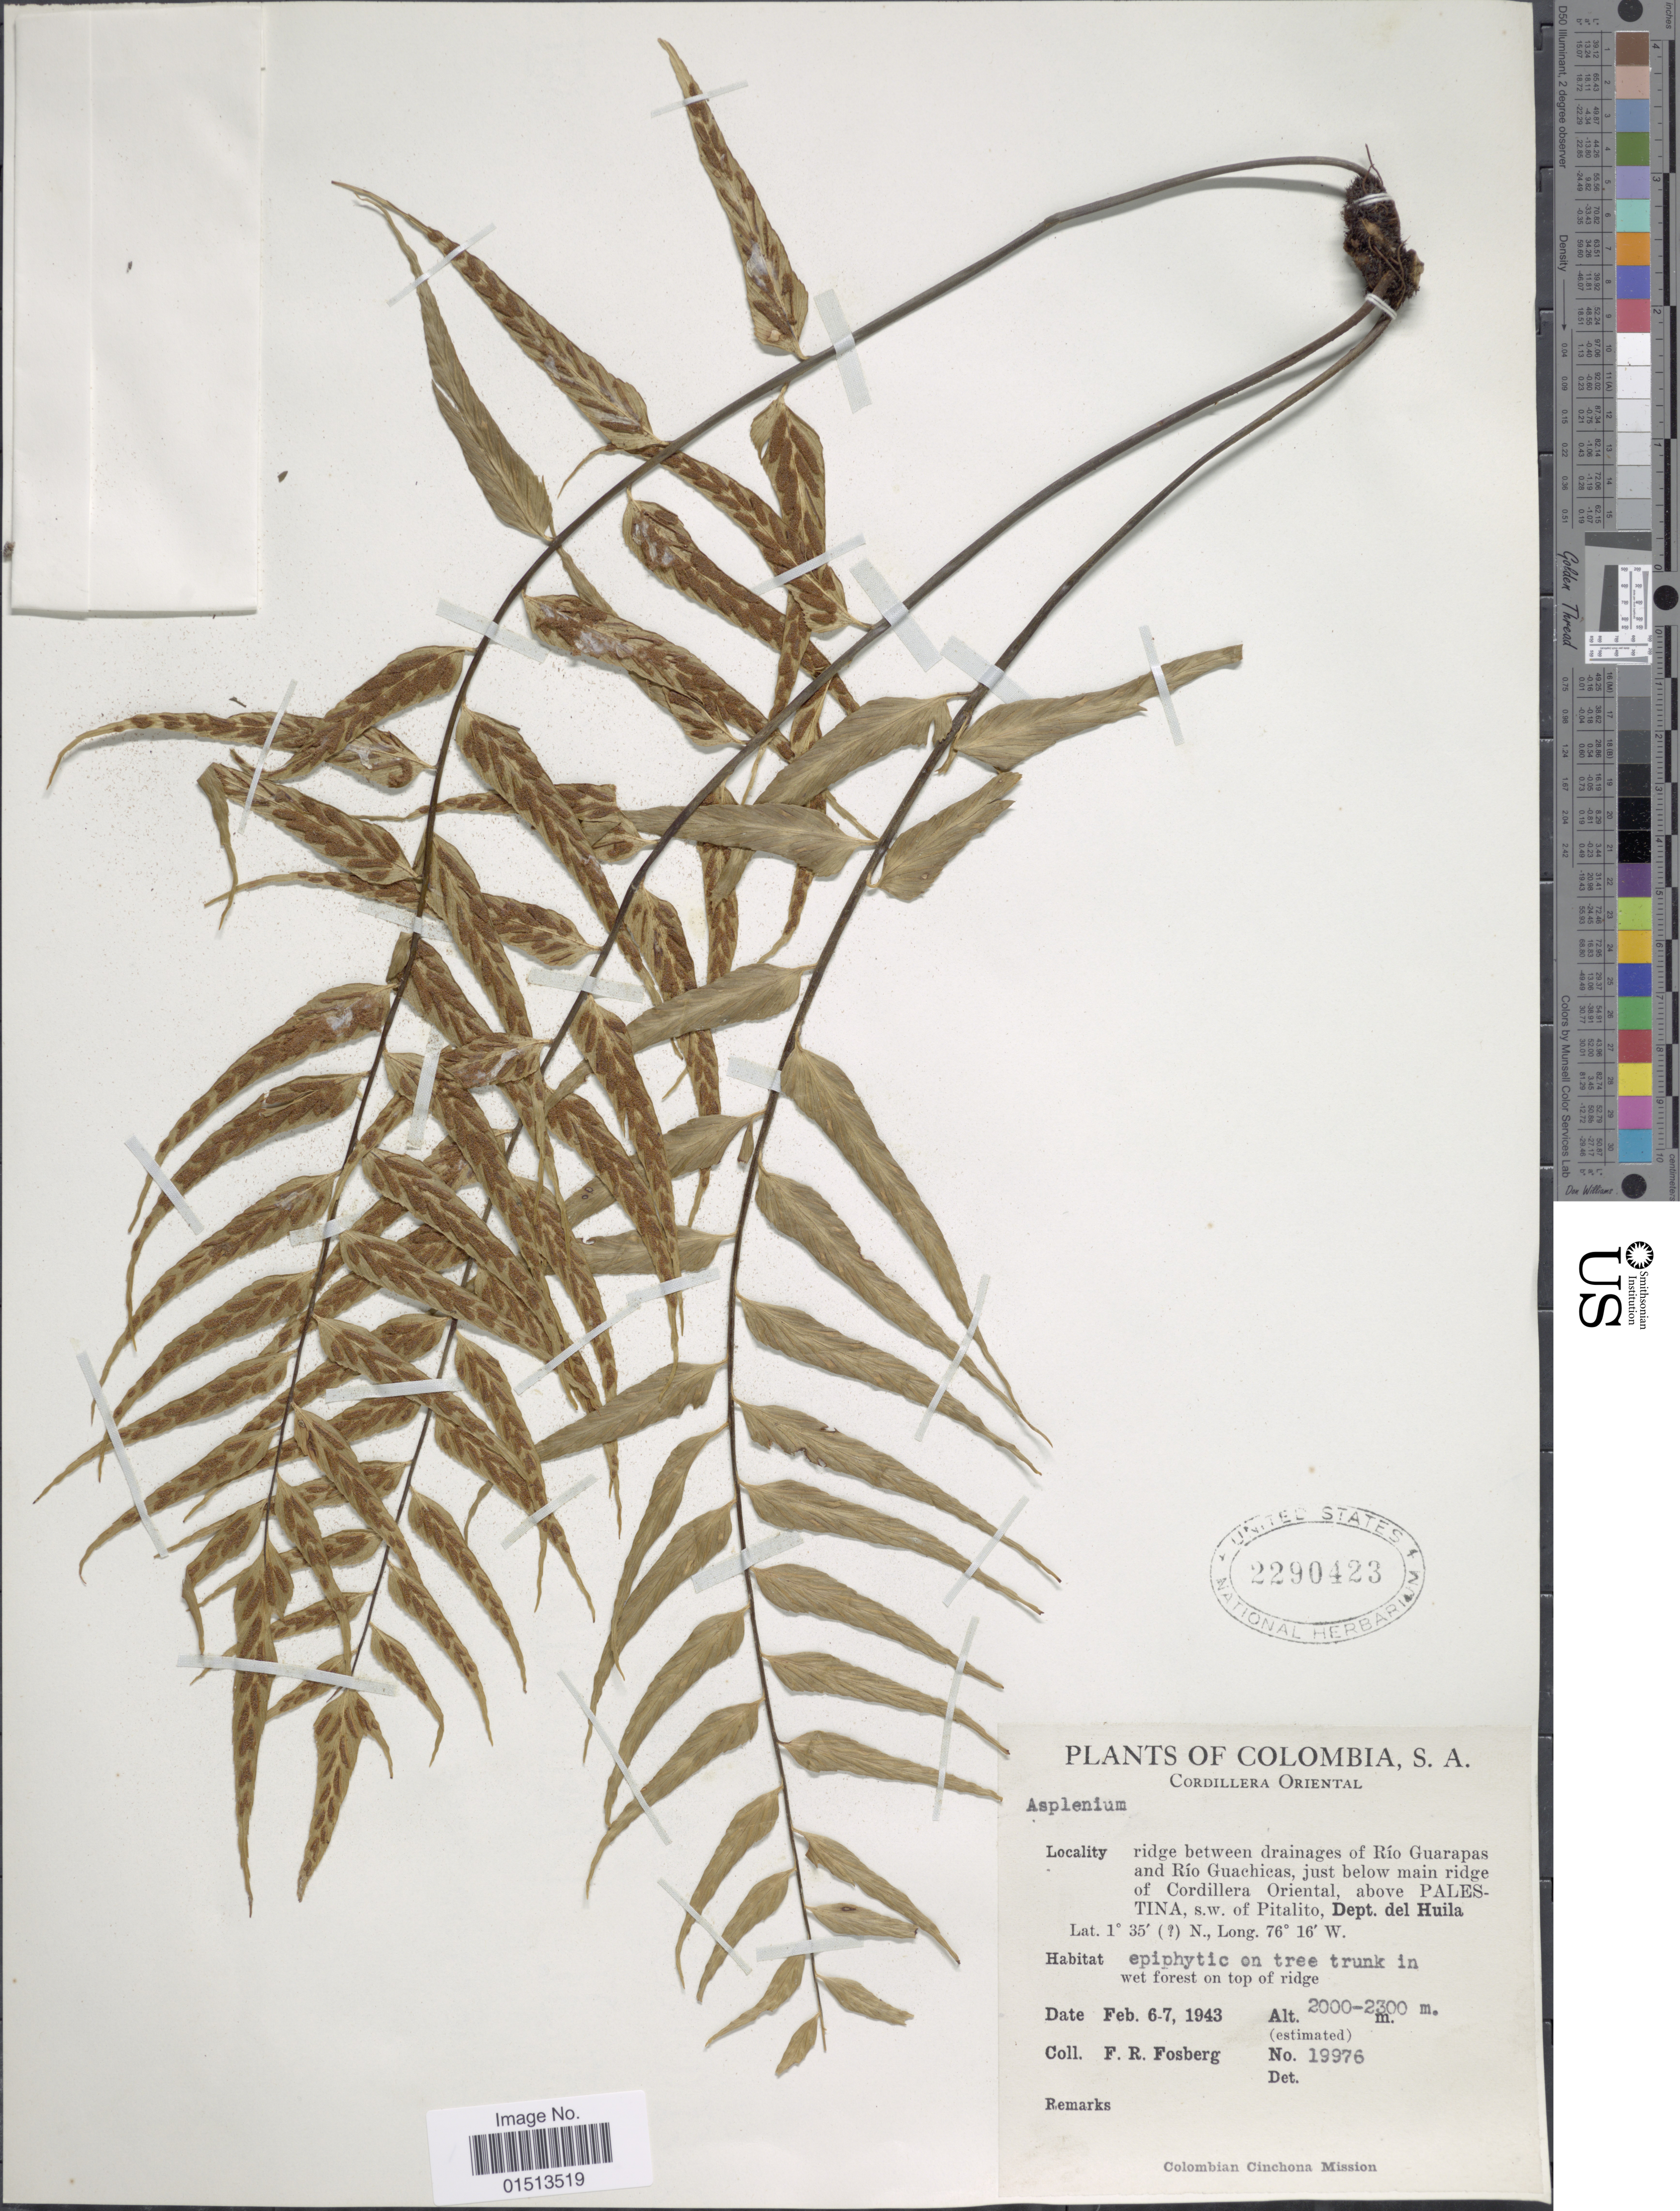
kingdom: Plantae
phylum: Tracheophyta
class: Polypodiopsida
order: Polypodiales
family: Aspleniaceae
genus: Asplenium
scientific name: Asplenium sp.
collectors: F. R. Fosberg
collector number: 19976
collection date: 1943-02-06/1943-02-07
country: Colombia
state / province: Huila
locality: Cordillera Oriental, ridge between drainages of Rio Guarapas and Rio Guachicas, just below main ridge of Cordillera Oriental, above Palestina, s. w. of Pitalito.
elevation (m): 2000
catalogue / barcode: US 2290423